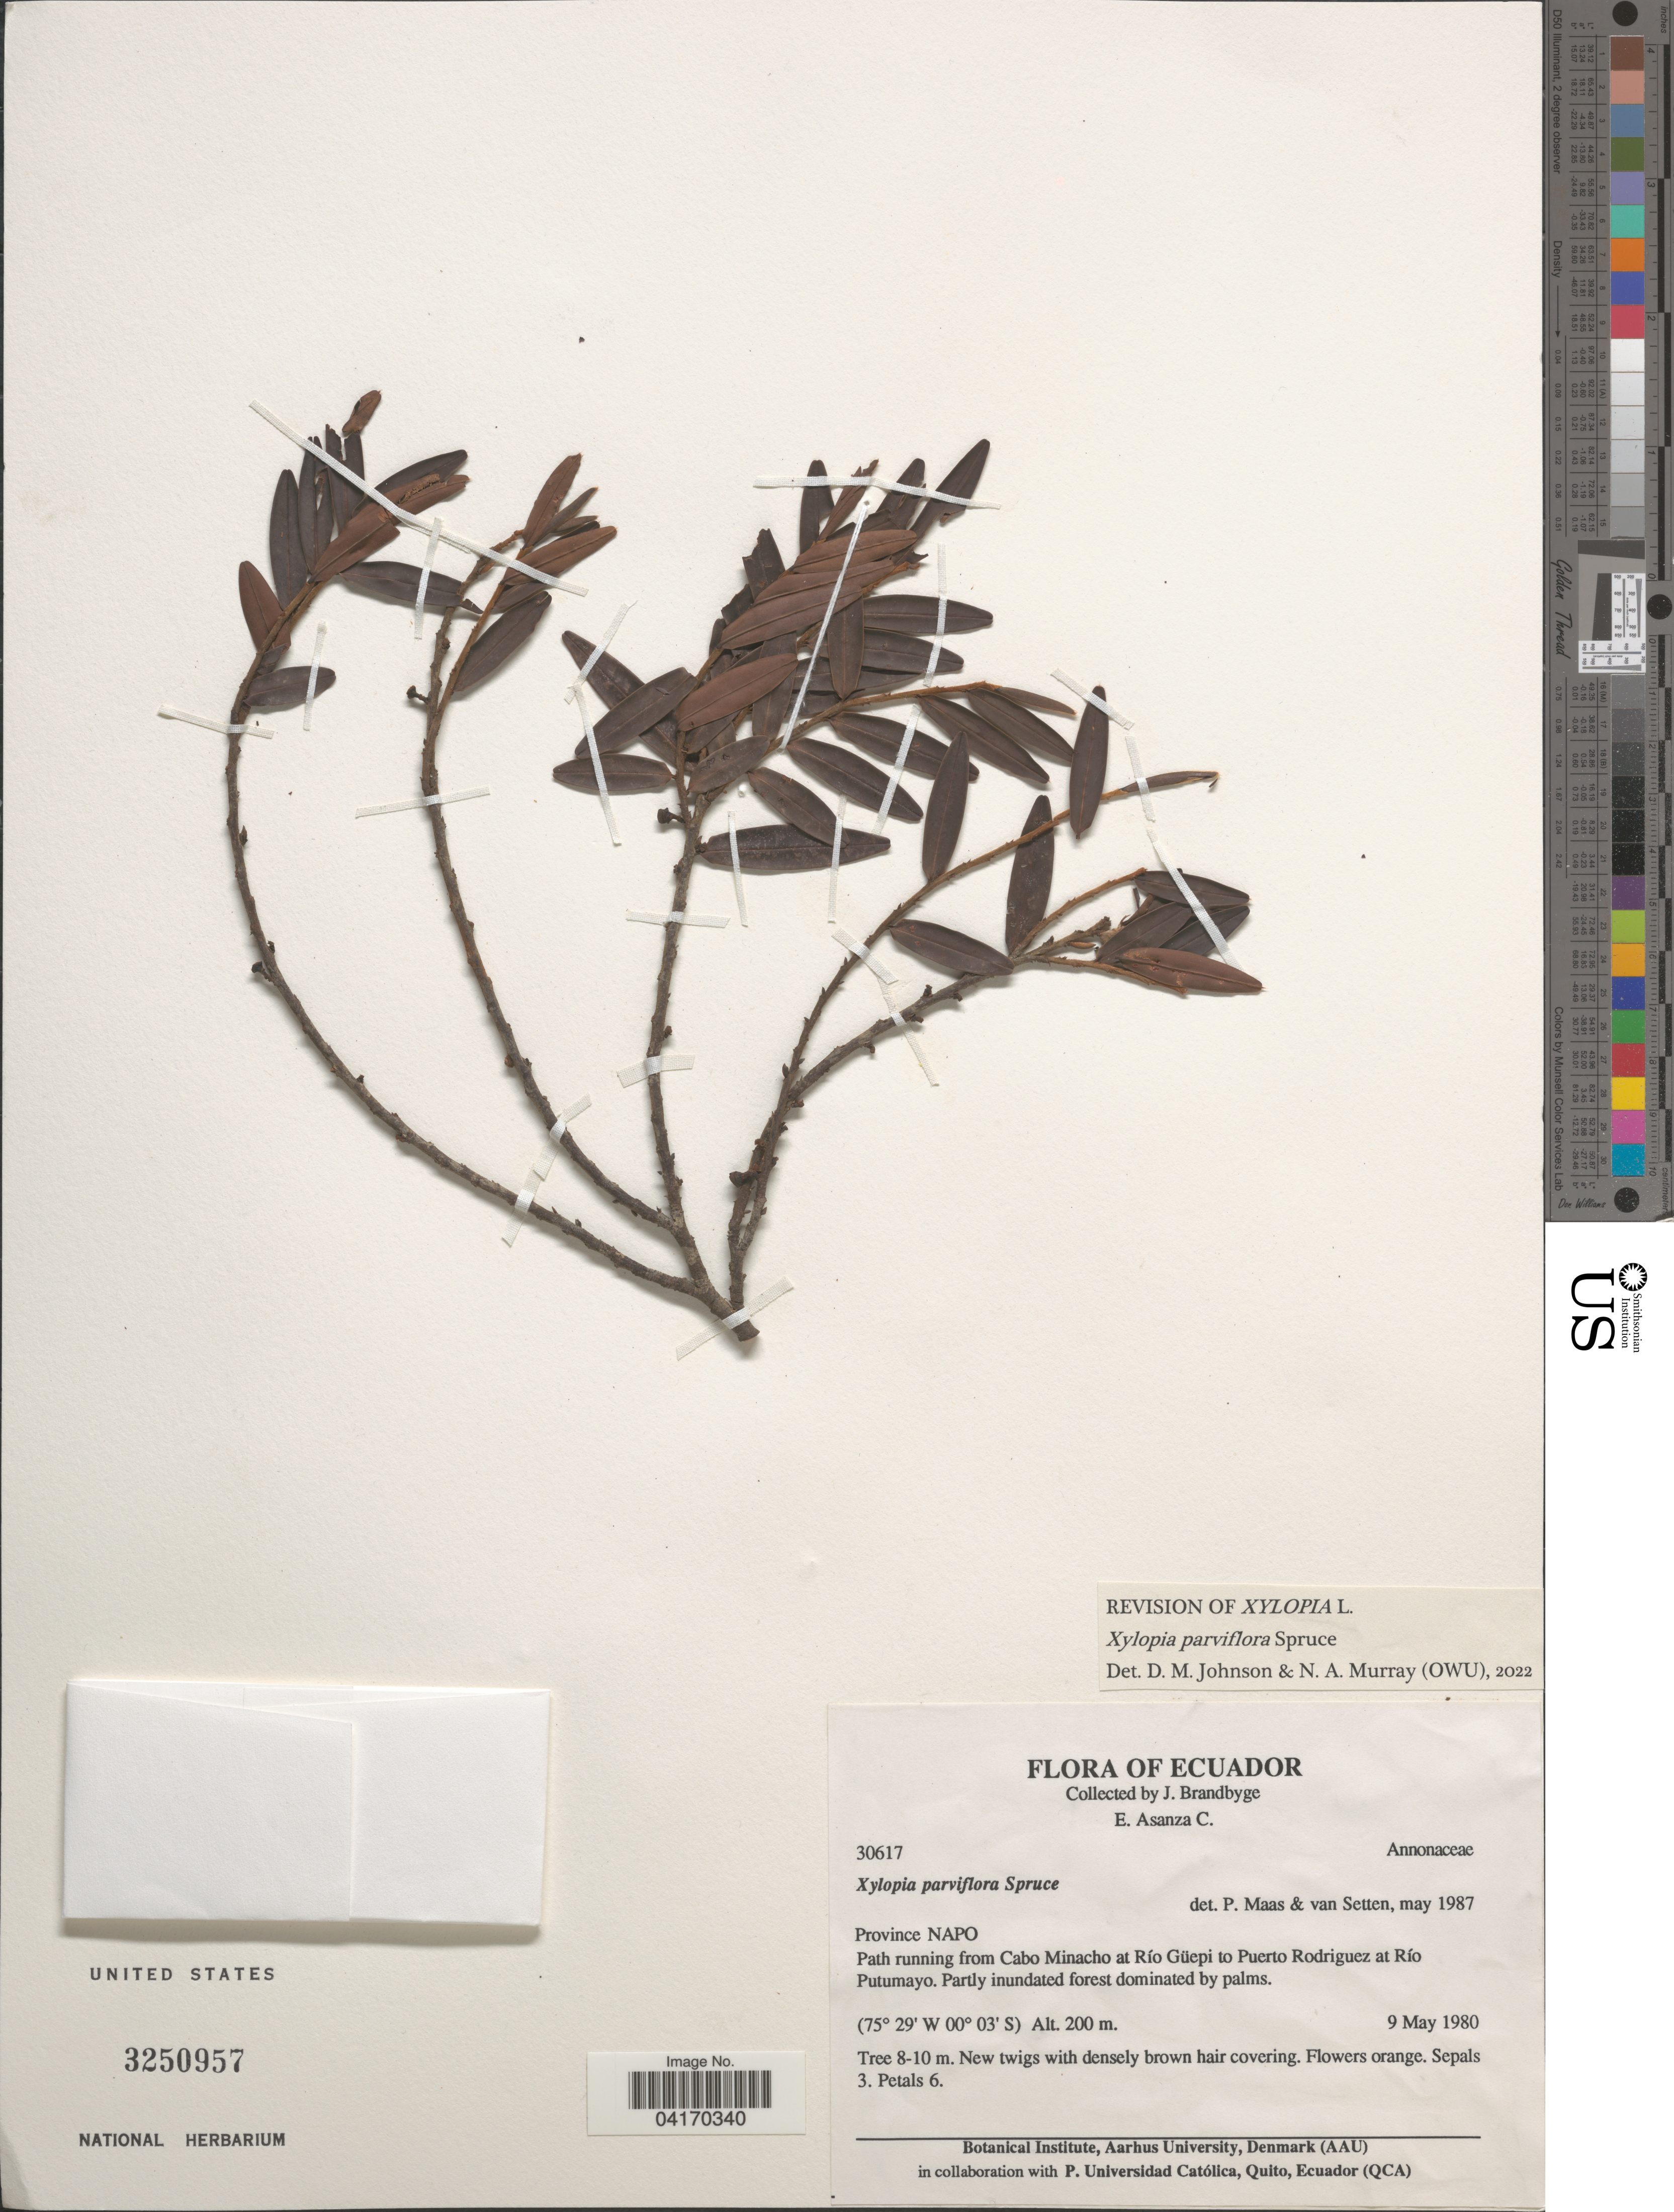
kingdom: Plantae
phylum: Tracheophyta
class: Magnoliopsida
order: Magnoliales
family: Annonaceae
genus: Xylopia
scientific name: Xylopia parviflora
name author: Spruce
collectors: J. Brandbyge & E. Asanza C.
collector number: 30617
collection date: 1980-05-09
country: Ecuador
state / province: Napo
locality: Path running from Cabo Minacho at Río Güepi to Puerto Rodriguez at Río Putumayo.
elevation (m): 200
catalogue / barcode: US 3250957